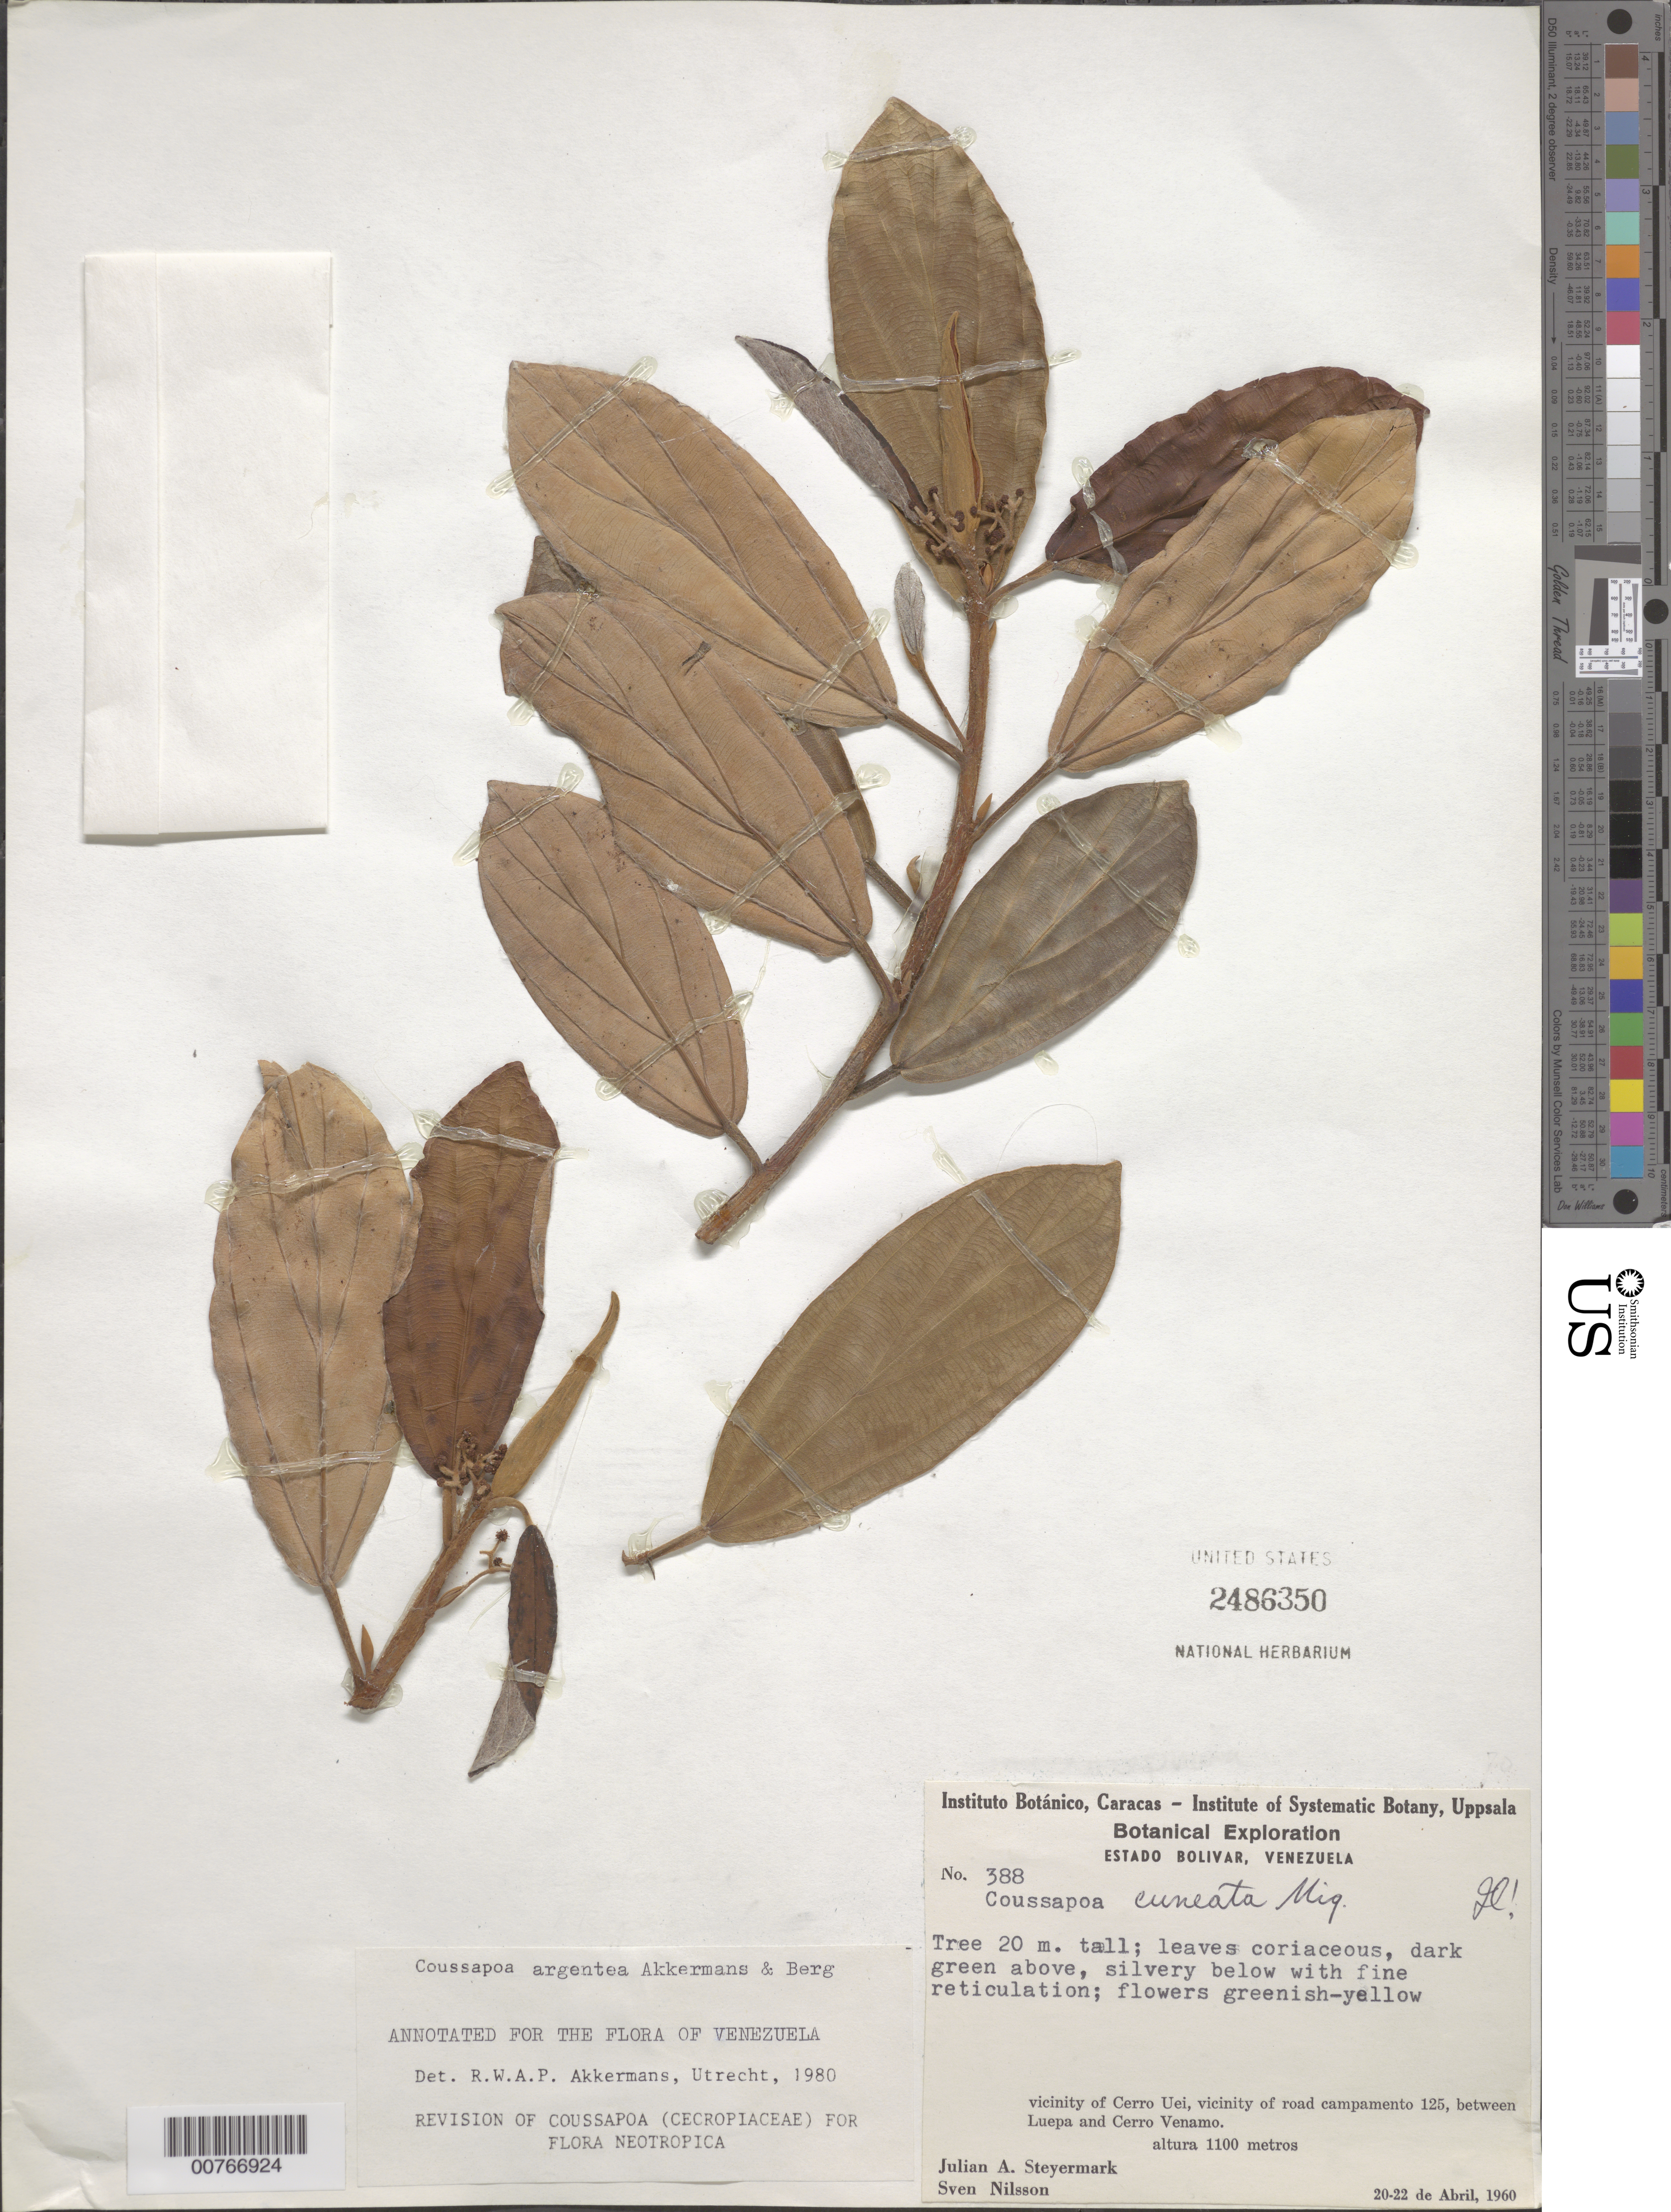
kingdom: Plantae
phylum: Tracheophyta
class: Magnoliopsida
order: Rosales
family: Urticaceae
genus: Coussapoa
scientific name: Coussapoa argentea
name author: Akkermans & C.C. Berg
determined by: Akkermans, R. W. A. P.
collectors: J. Steyermark & S. Nilsson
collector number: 60 388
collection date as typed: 20-Apr-60 to 22-Apr-60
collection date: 1960-04-20/1960-04-22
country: Venezuela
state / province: Bolívar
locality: Cerro Uei, vic. road campamento 125, betw. Luepa & Cerro Venamo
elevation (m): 1100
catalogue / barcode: US 2486350